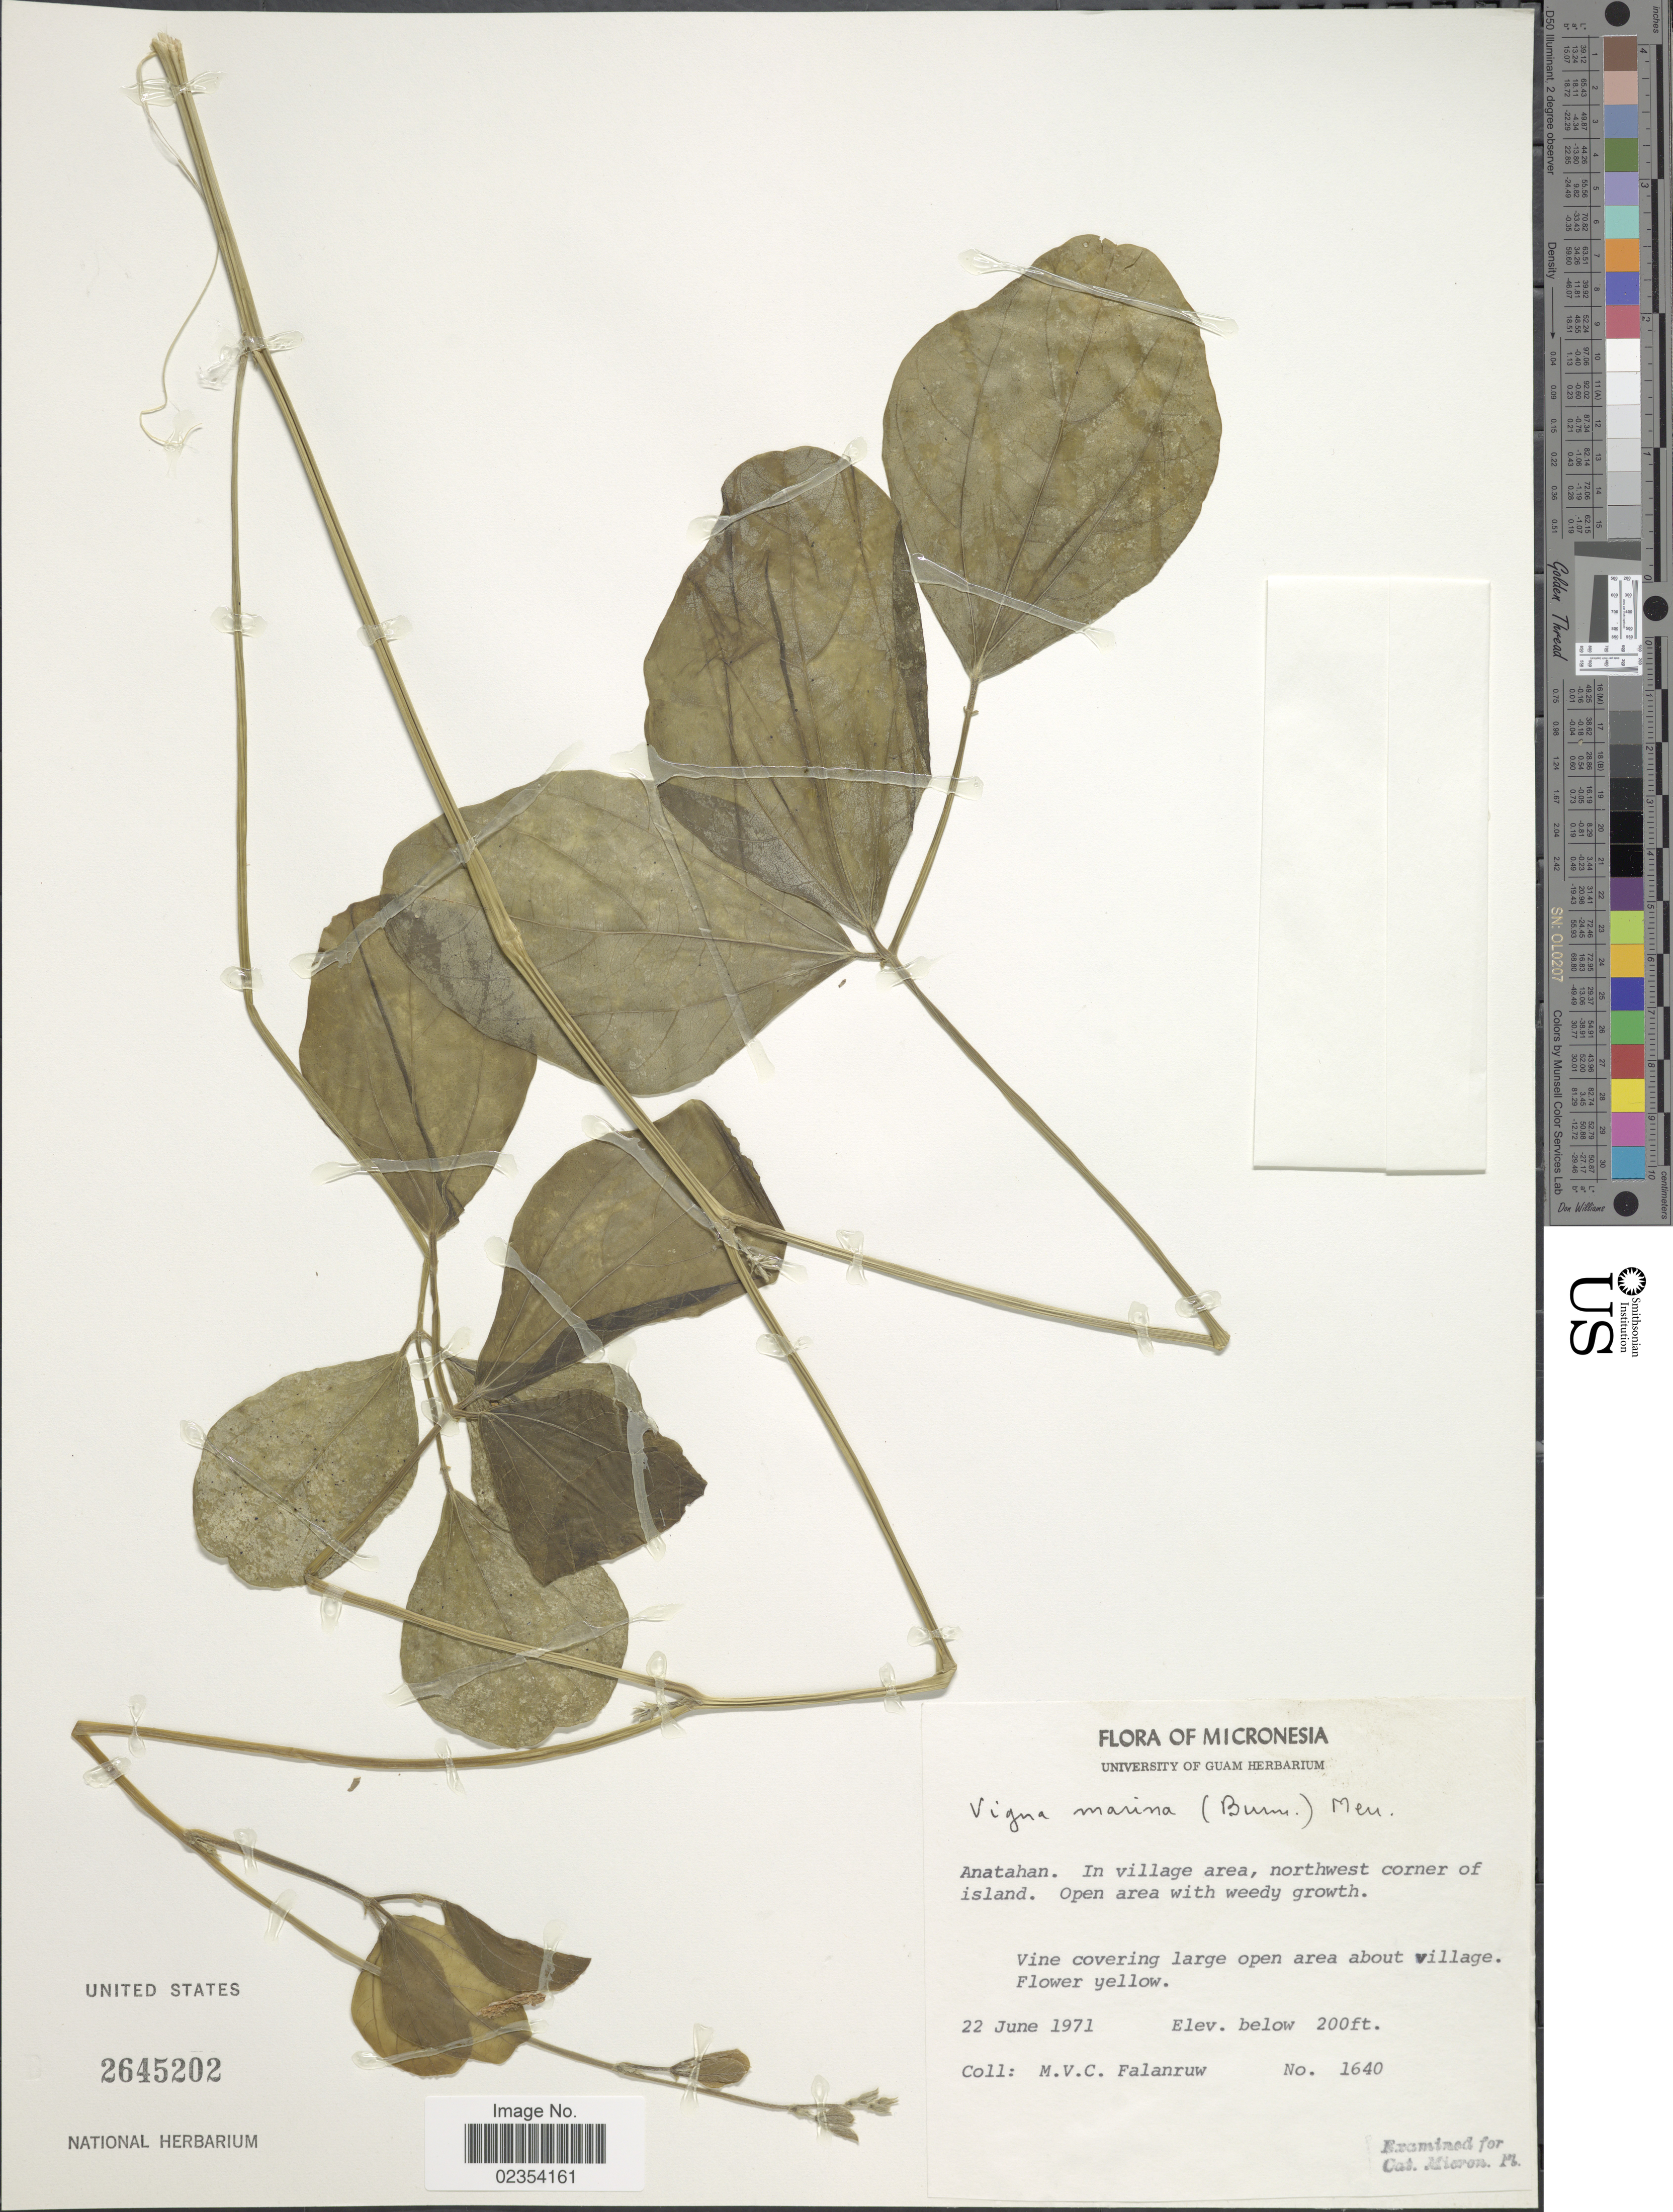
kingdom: Plantae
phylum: Tracheophyta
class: Magnoliopsida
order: Fabales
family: Fabaceae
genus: Vigna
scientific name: Vigna marina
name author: (Burm.) Merr.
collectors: M. V. Falanruw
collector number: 1640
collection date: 1971-06-22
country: Northern Mariana Islands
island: Anatahan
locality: Anatahan, in village area, northwest corner of island, covering large open area about village.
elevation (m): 61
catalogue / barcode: US 2645202